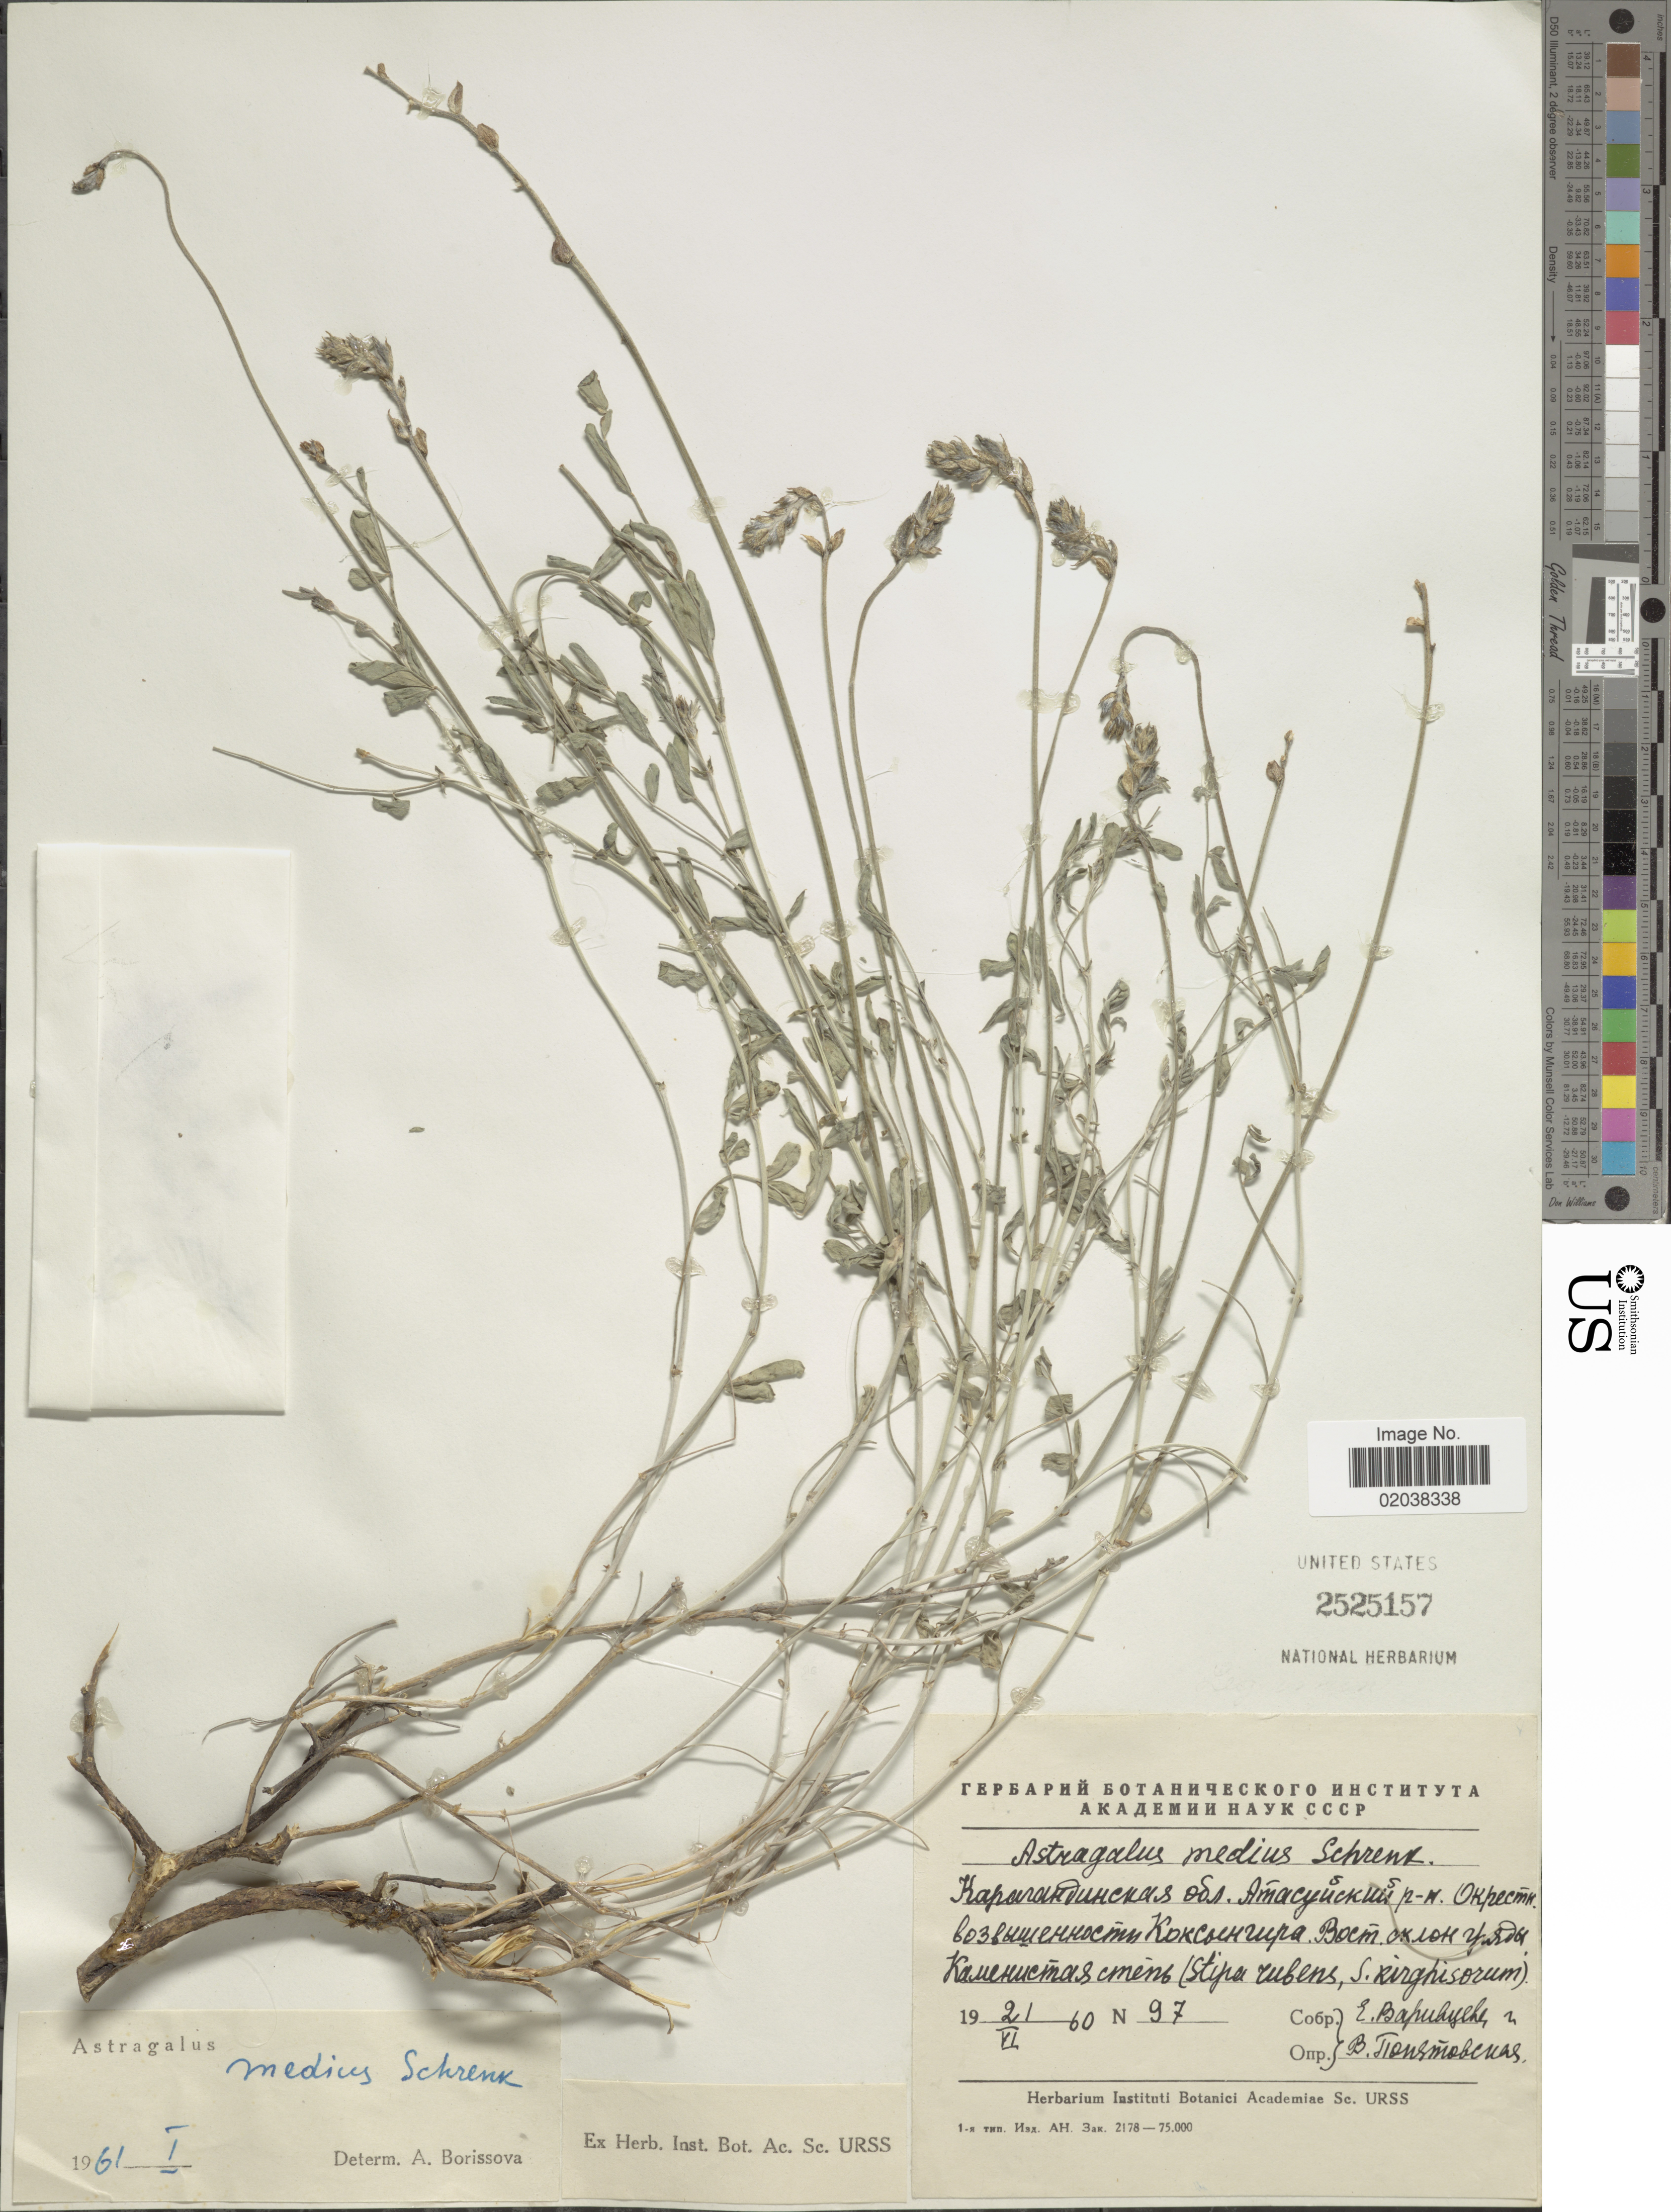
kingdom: Plantae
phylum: Tracheophyta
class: Magnoliopsida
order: Fabales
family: Fabaceae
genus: Astragalus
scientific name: Astragalus medius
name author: Schrenk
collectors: E. Varivtseva & V. Ponyatovskaya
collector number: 97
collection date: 1960-06-21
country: Kazakhstan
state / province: Qaraghandy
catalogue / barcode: US 2525157